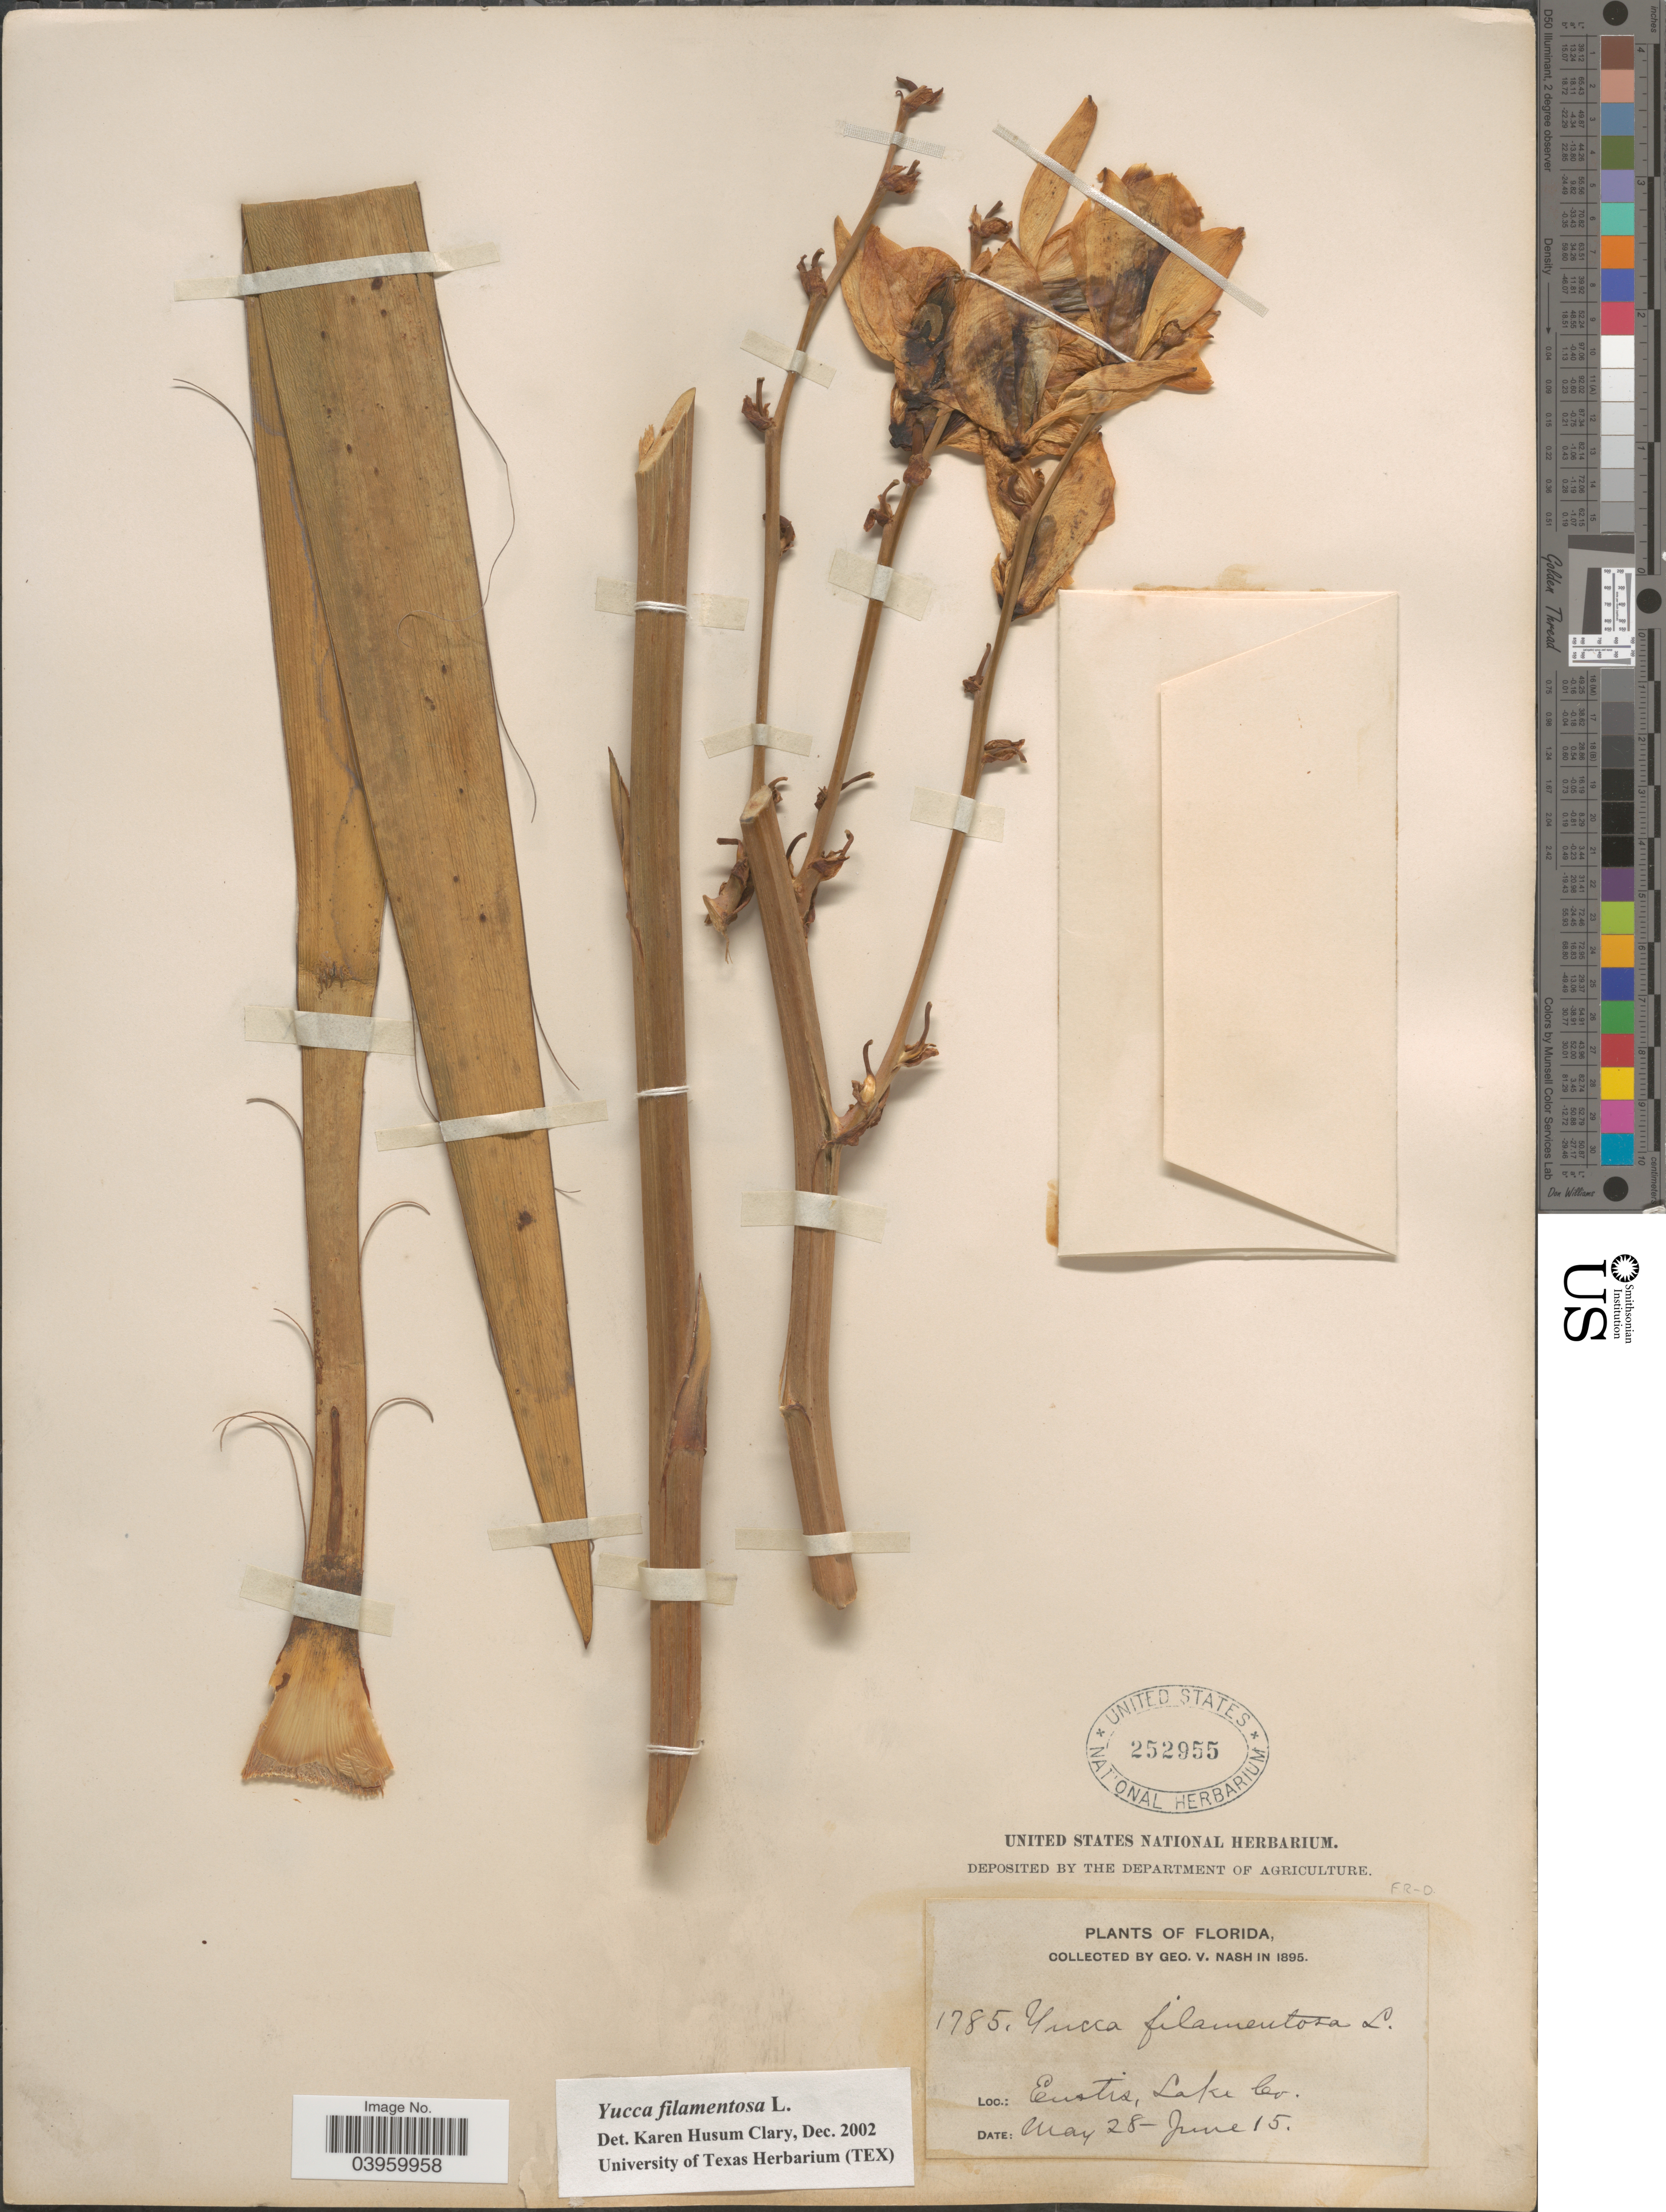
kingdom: Plantae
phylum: Tracheophyta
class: Liliopsida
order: Asparagales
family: Asparagaceae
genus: Yucca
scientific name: Yucca filamentosa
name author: L.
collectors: G. V. Nash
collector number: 1785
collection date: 1895-05-28/1895-06-15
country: United States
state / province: Florida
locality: Eustis, Lake Co.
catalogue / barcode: US 252955